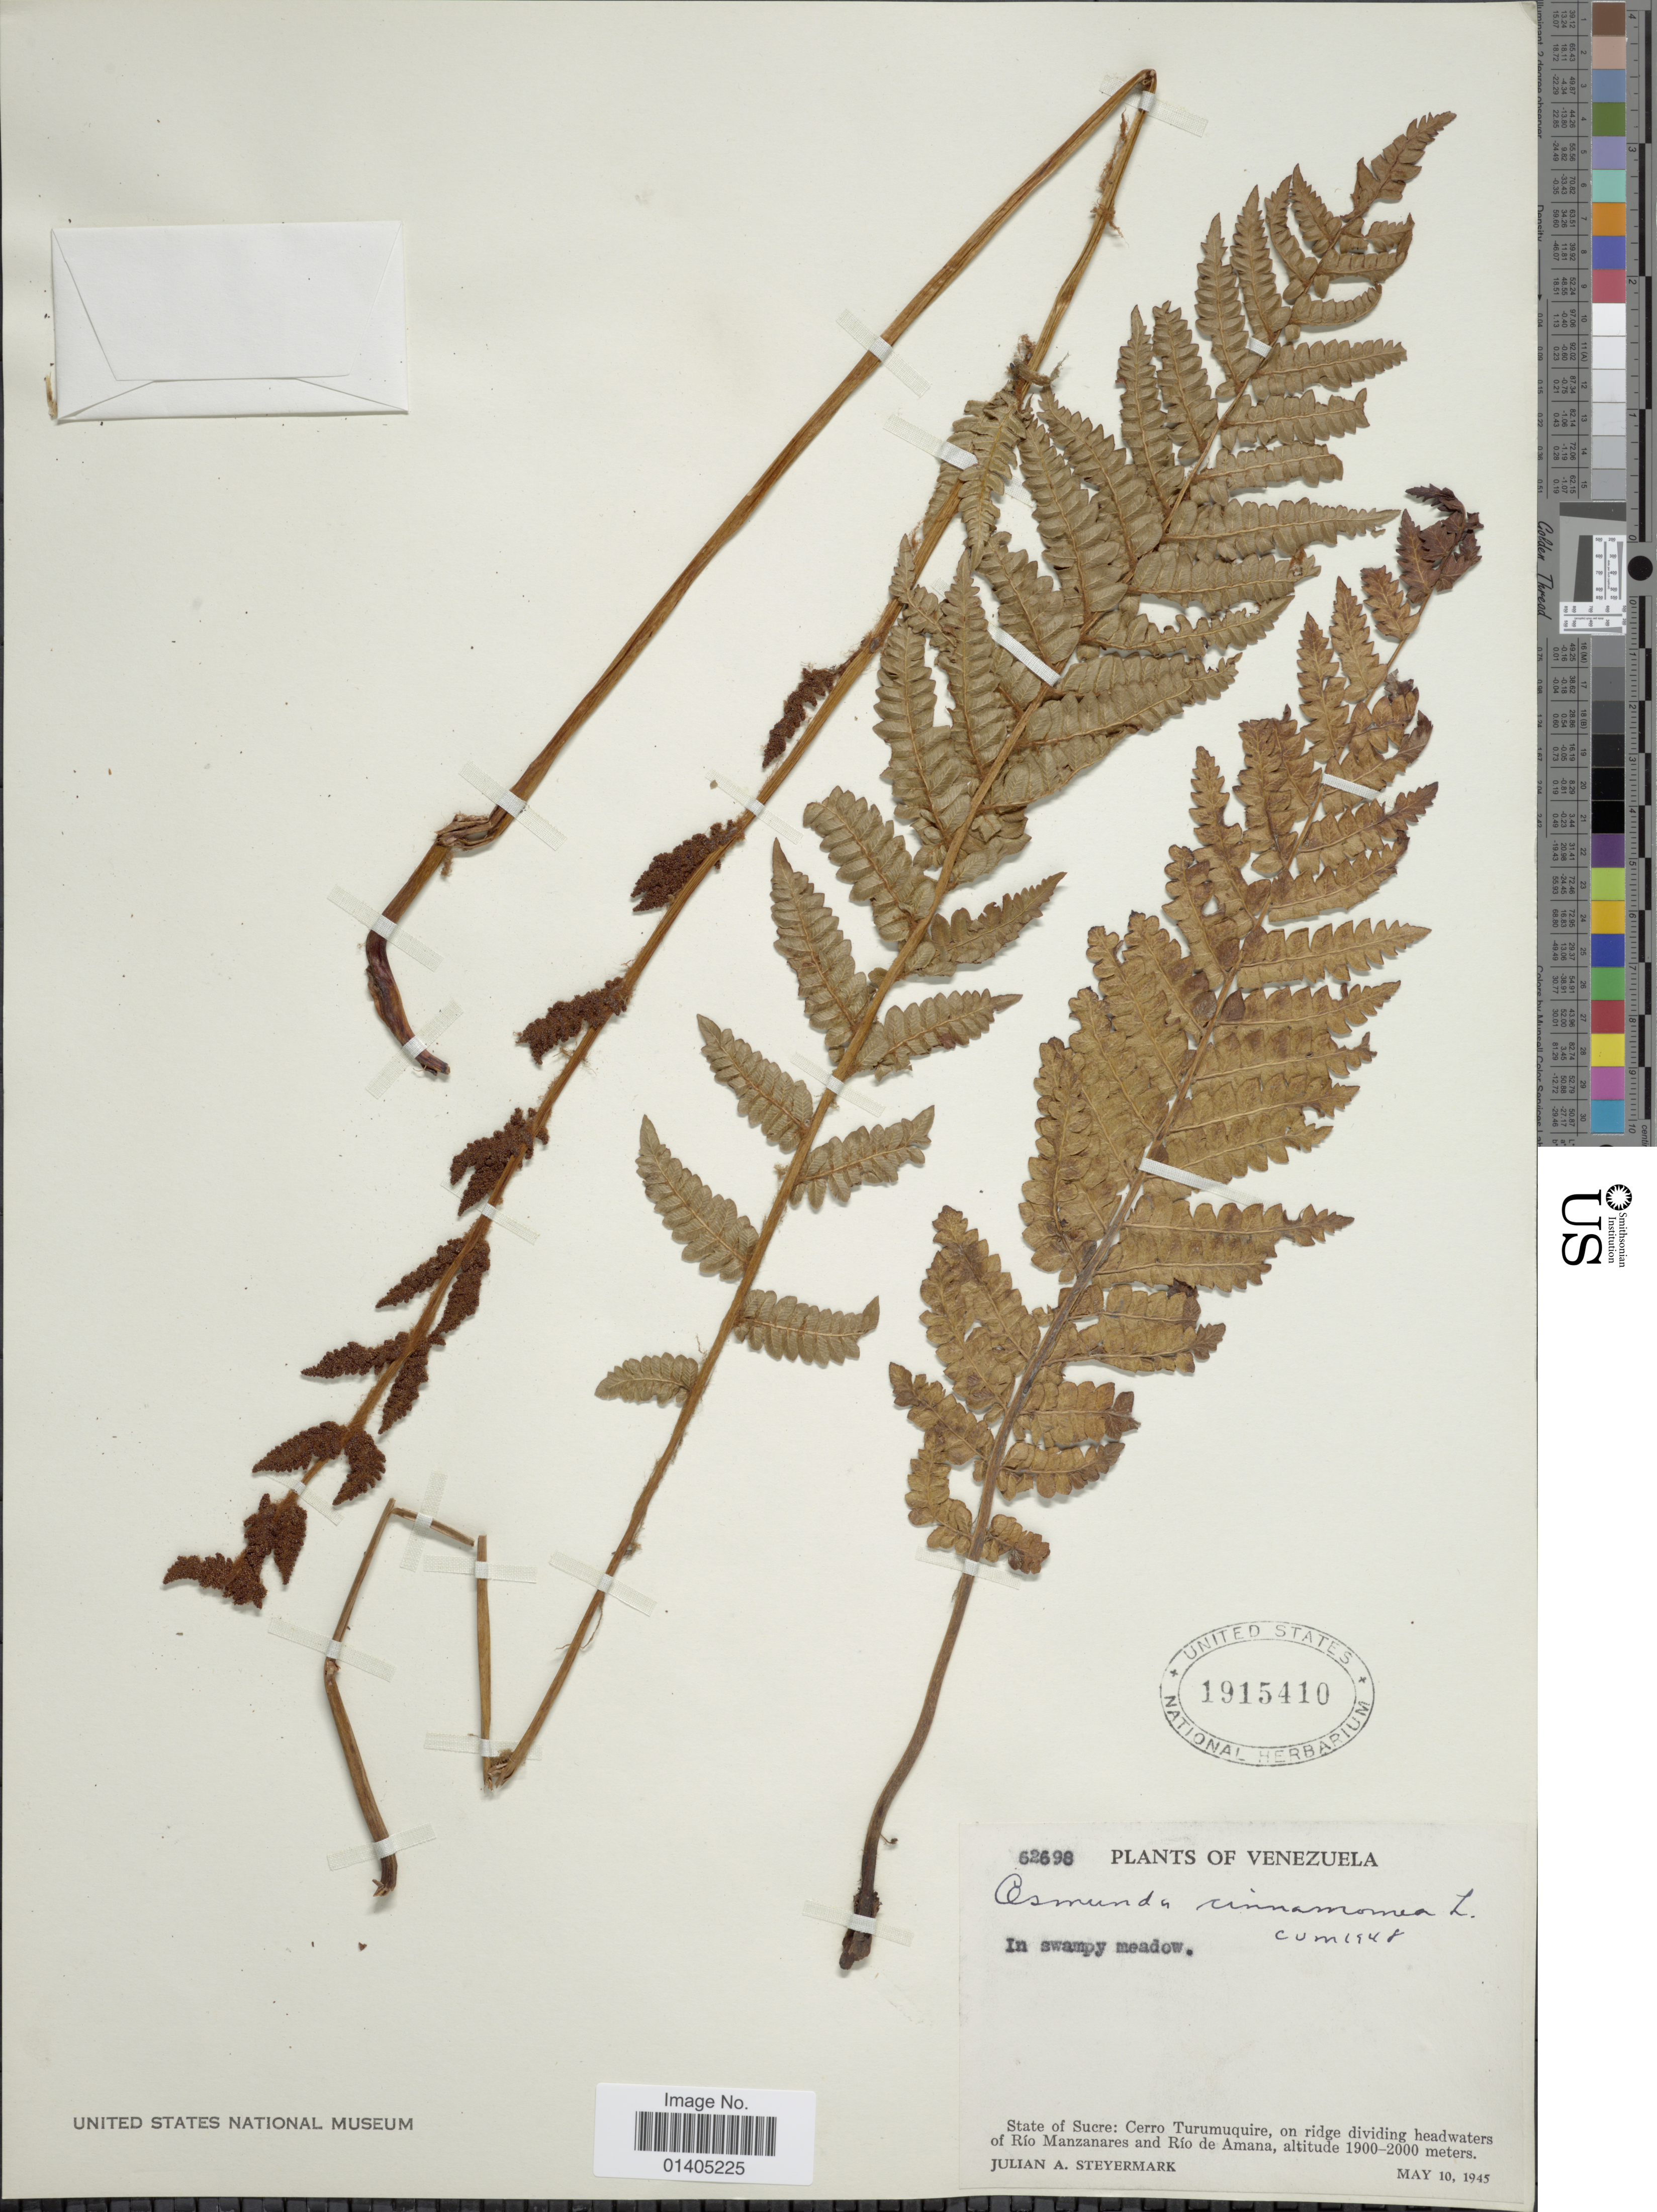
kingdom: Plantae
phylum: Tracheophyta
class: Polypodiopsida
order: Osmundales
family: Osmundaceae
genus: Osmundastrum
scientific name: Osmundastrum cinnamomeum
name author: (L.) C. Presl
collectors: J. Steyermark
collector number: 62698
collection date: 1945-05-10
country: Venezuela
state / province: Sucre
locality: State of Sucre: cerro Turumuquire, on ridge dividing headwaters of Río Manzanares and Rio de Amana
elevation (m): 1900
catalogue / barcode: US 1915410